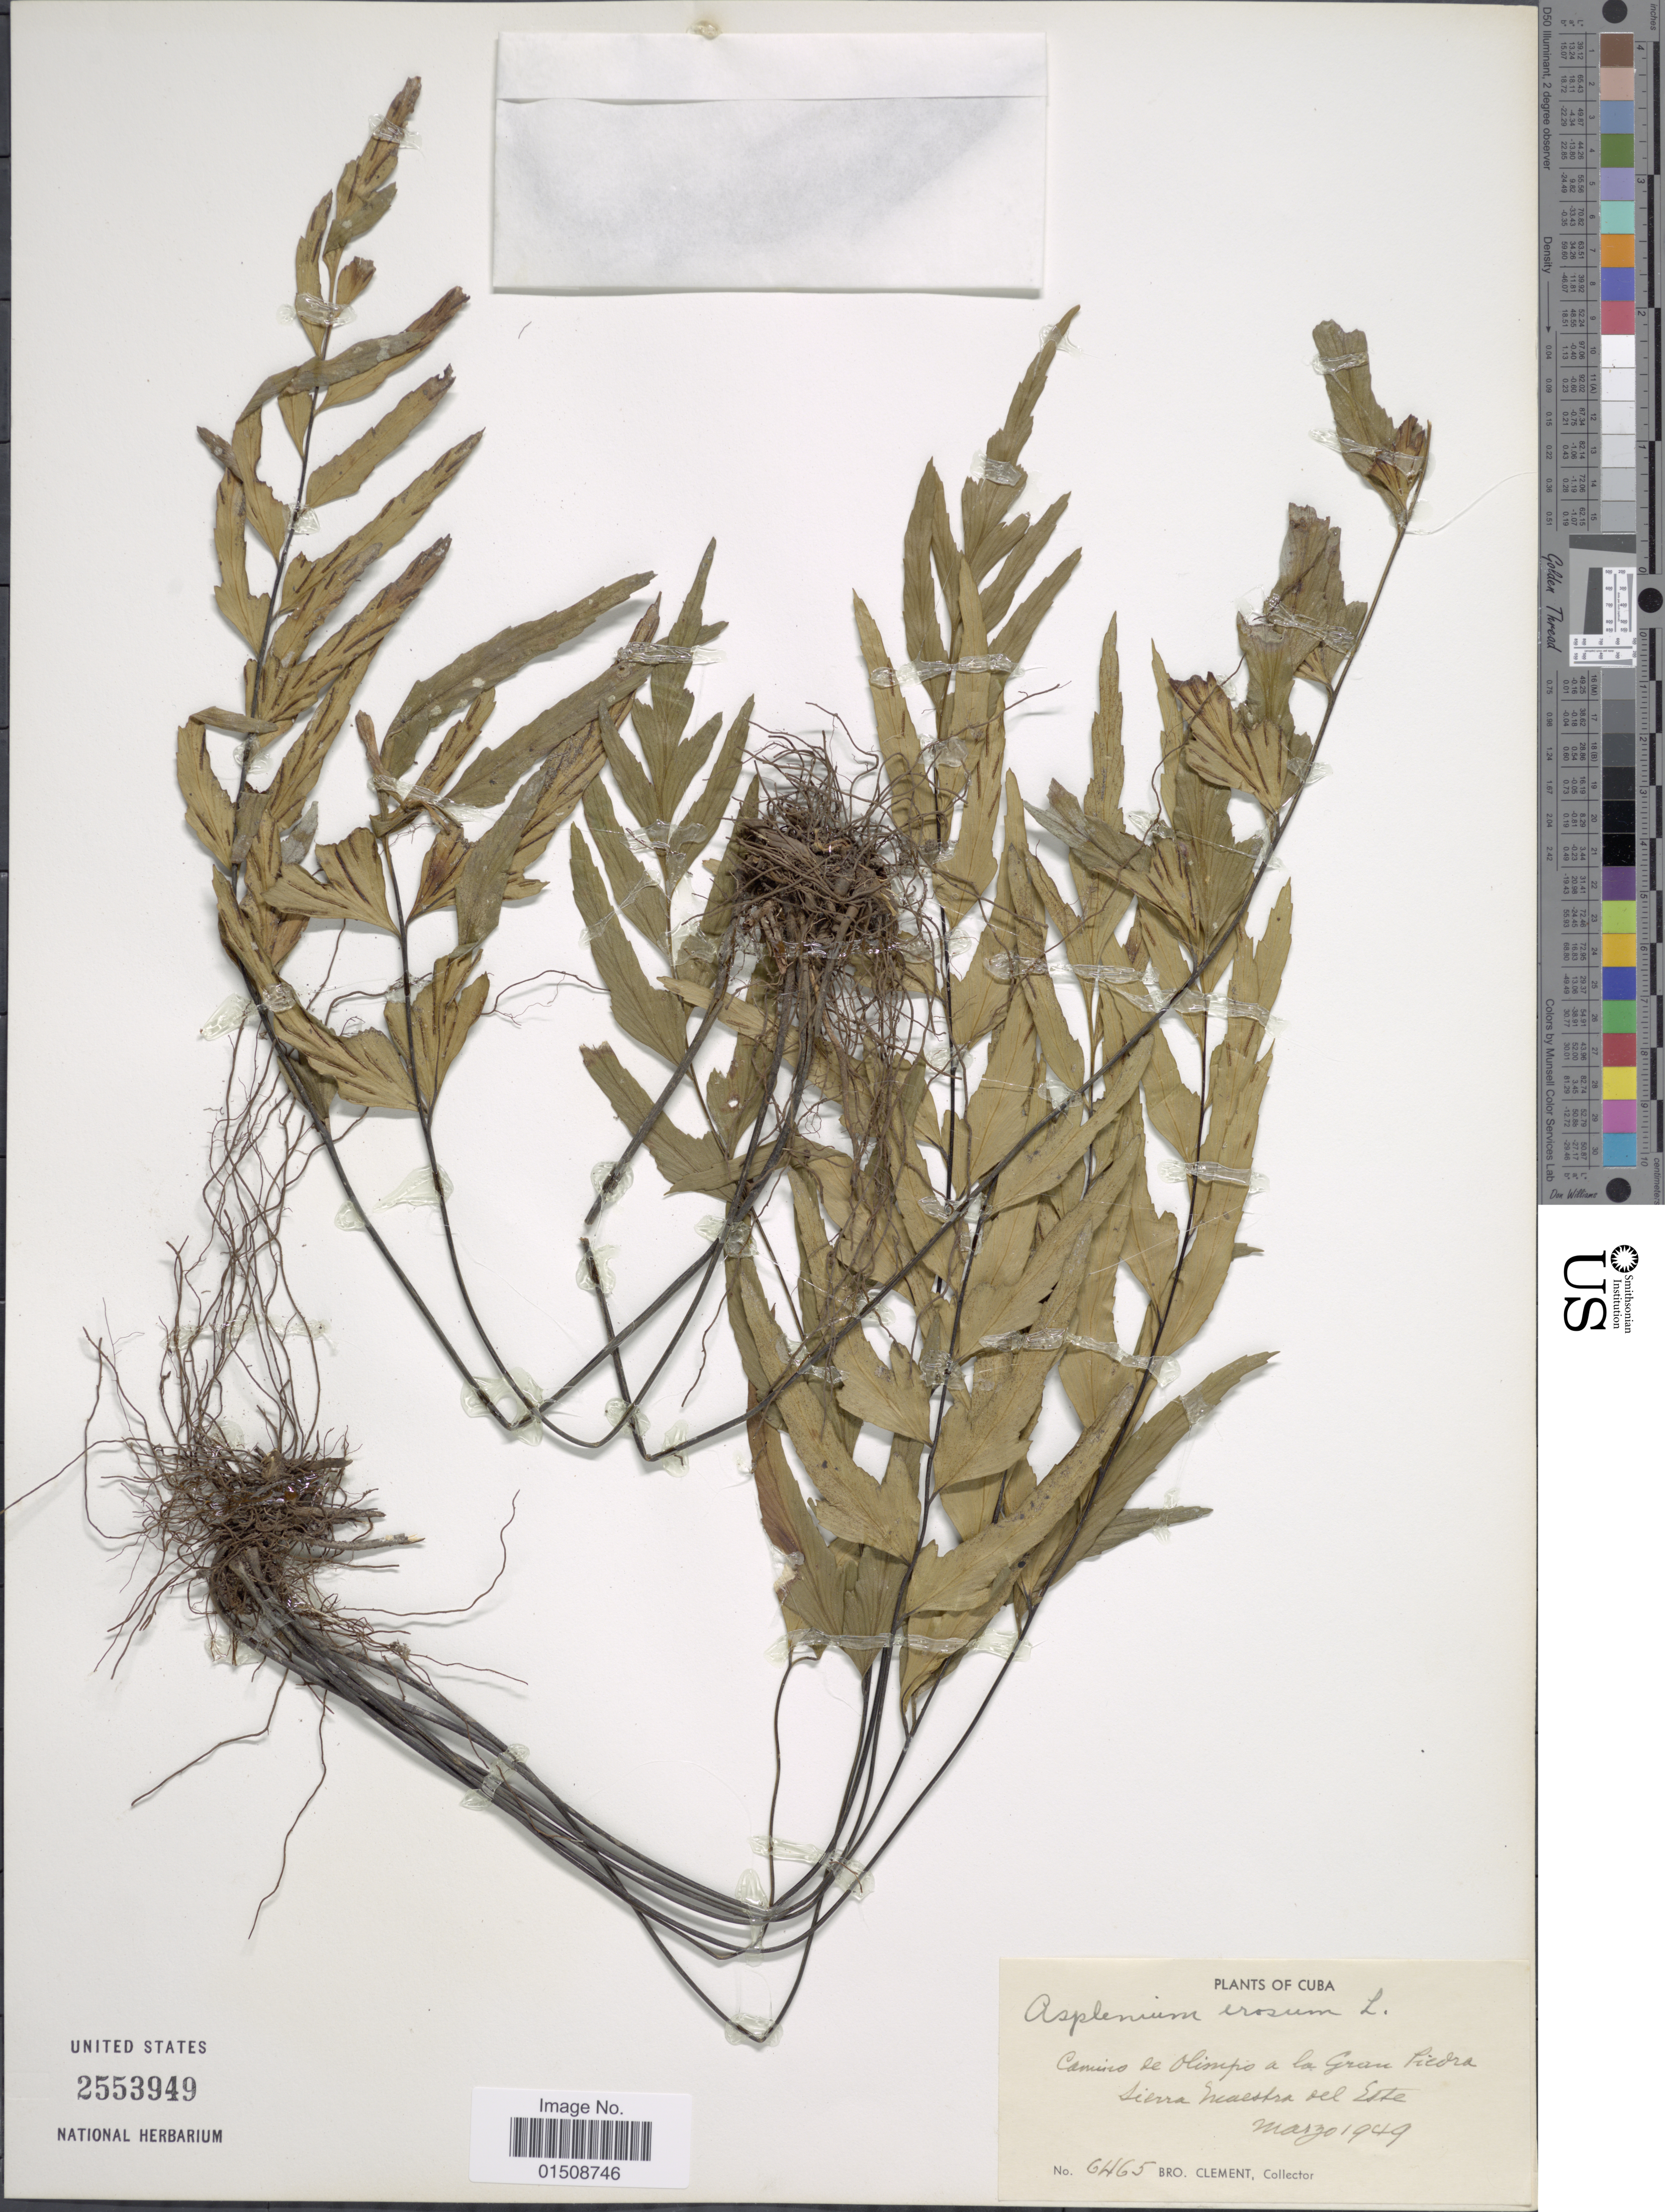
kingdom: Plantae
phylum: Tracheophyta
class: Polypodiopsida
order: Polypodiales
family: Aspleniaceae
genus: Asplenium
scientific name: Asplenium erosum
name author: L.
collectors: B. Clement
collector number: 6465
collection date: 1949-03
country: Cuba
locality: Camino de Olimpio a la Gran Piedra, Sierra Maestra del este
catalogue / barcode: US 2553949